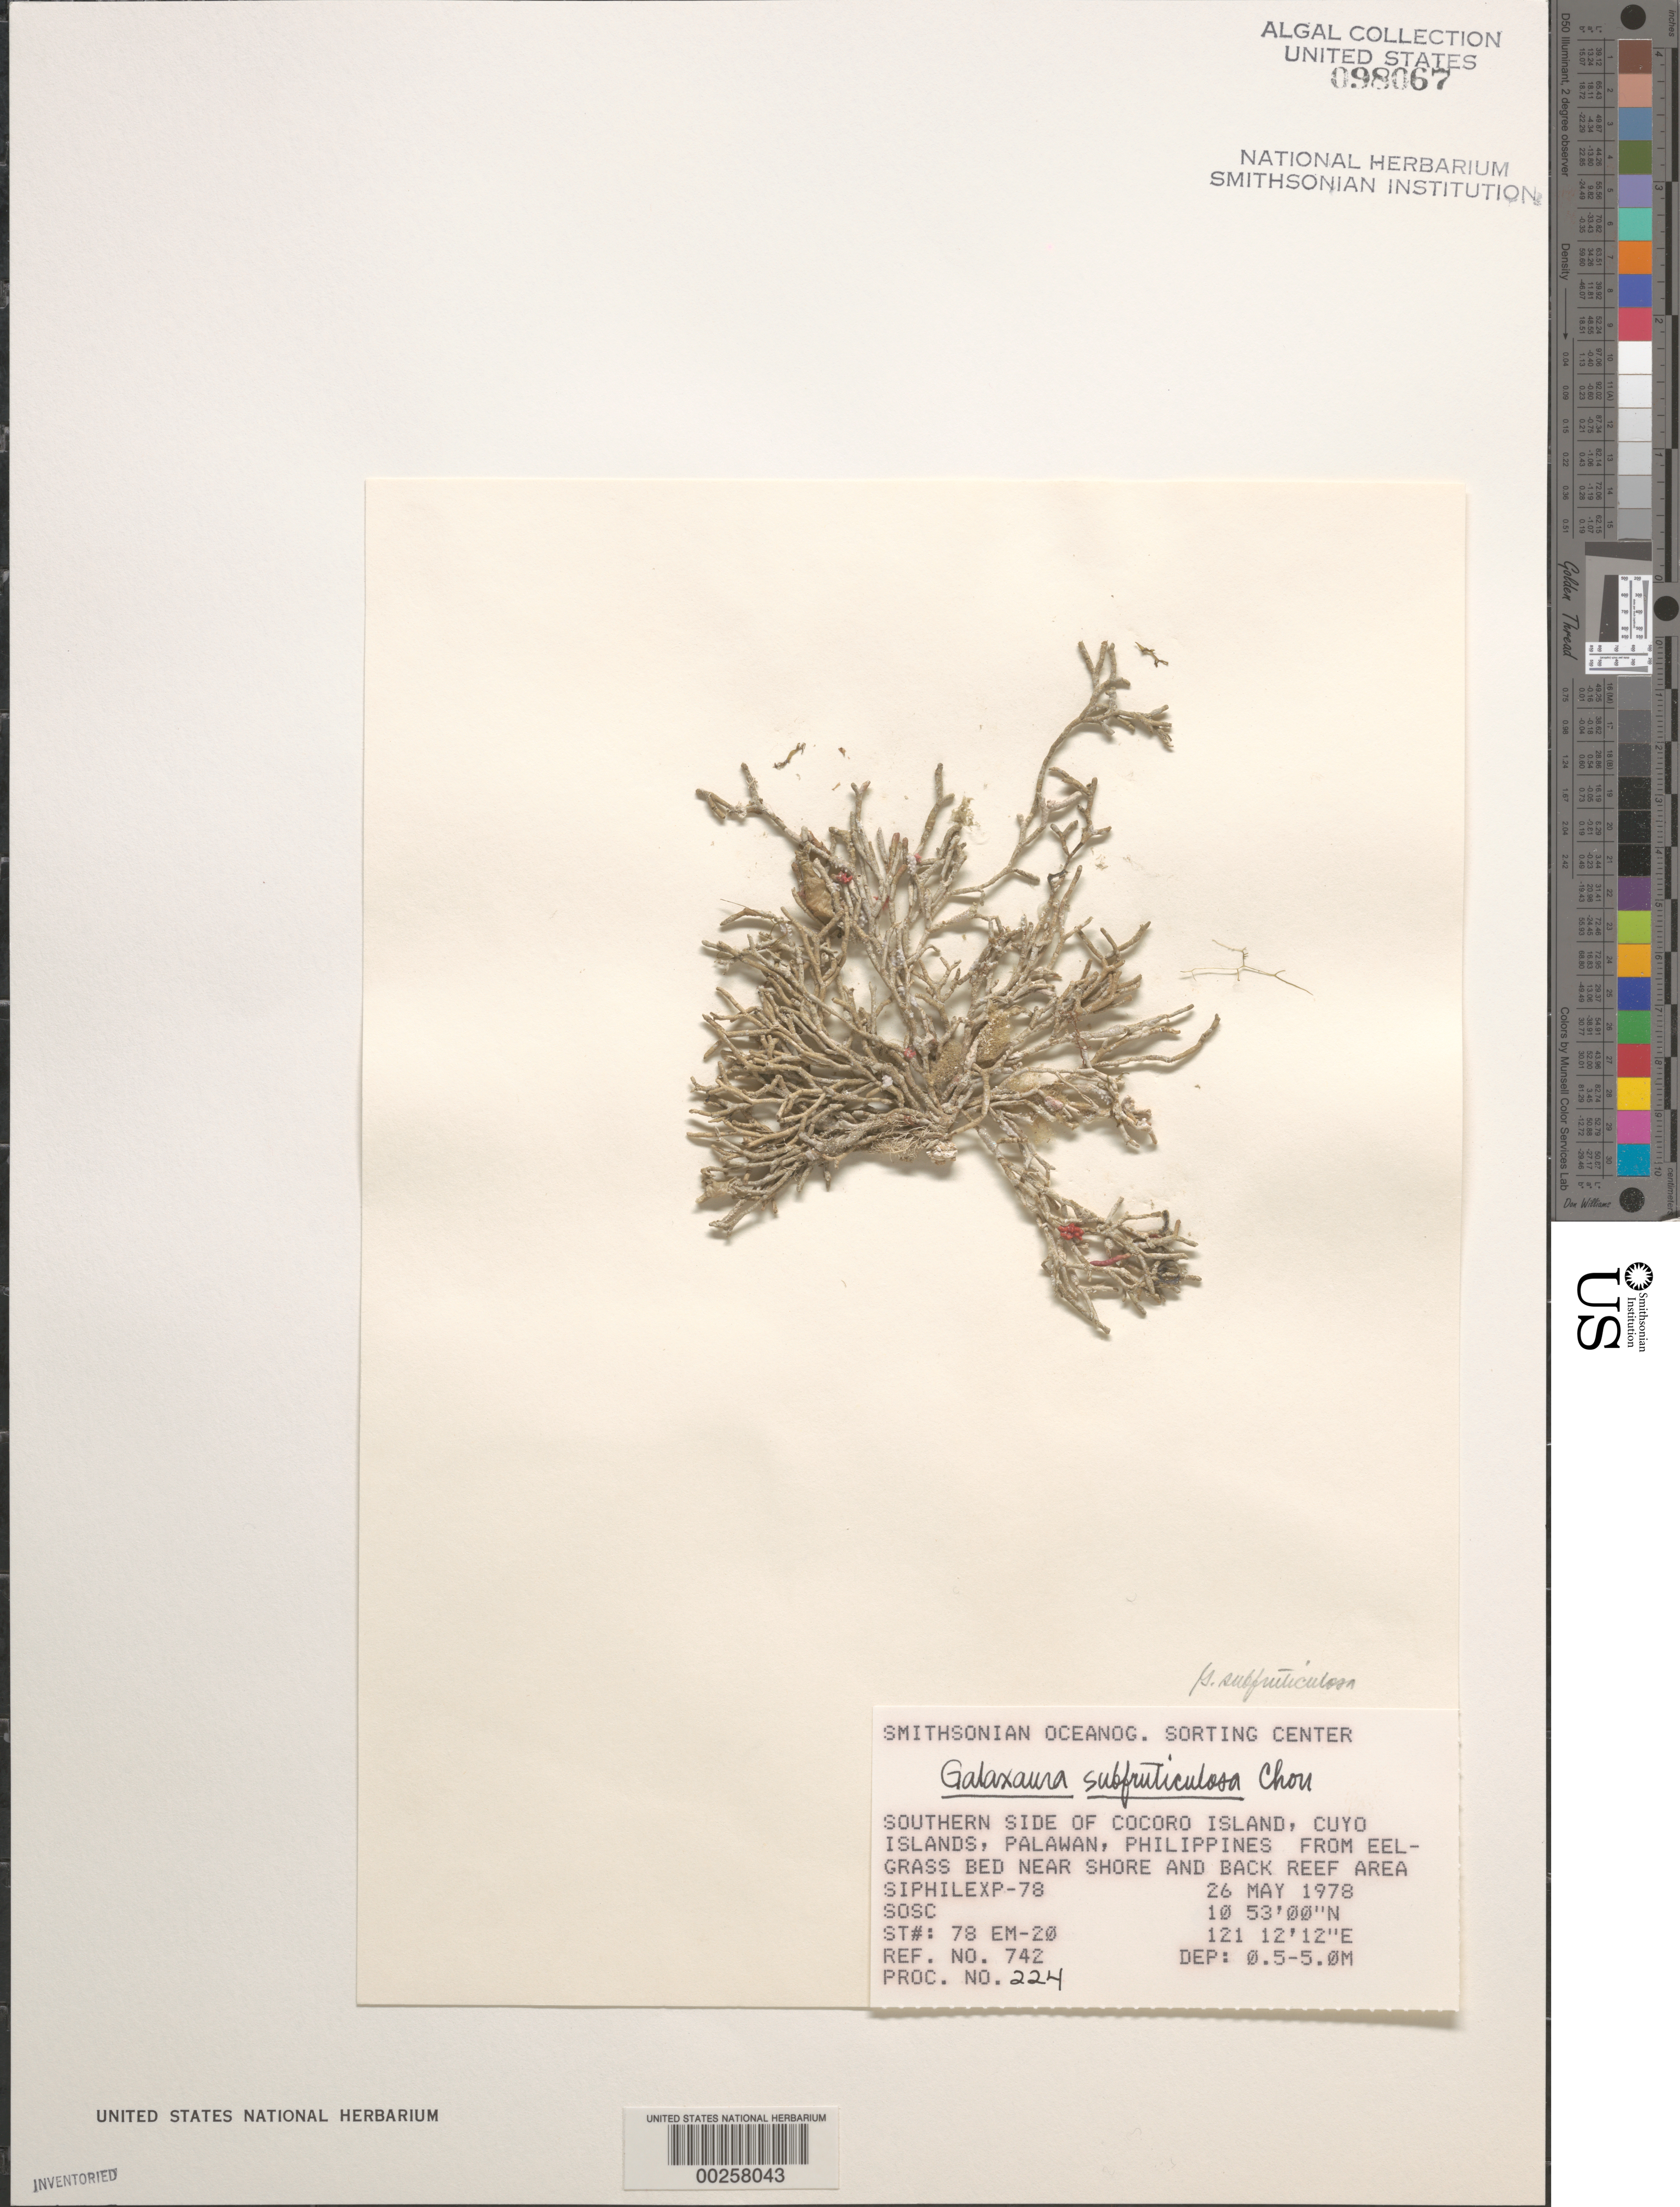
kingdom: Plantae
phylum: Rhodophyta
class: Florideophyceae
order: Nemaliales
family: Galaxauraceae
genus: Galaxaura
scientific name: Galaxaura rugosa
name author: (Ellis & Sol.) J.V.Lamouroux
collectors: SOSC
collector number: Station 78 Em-20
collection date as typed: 26 May 1978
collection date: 1978-05-26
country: Philippines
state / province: Mimaropa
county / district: Palawan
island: Cocoro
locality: Southern side of island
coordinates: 10 53' 00" N, 121 12' 12" E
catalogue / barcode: US 98067